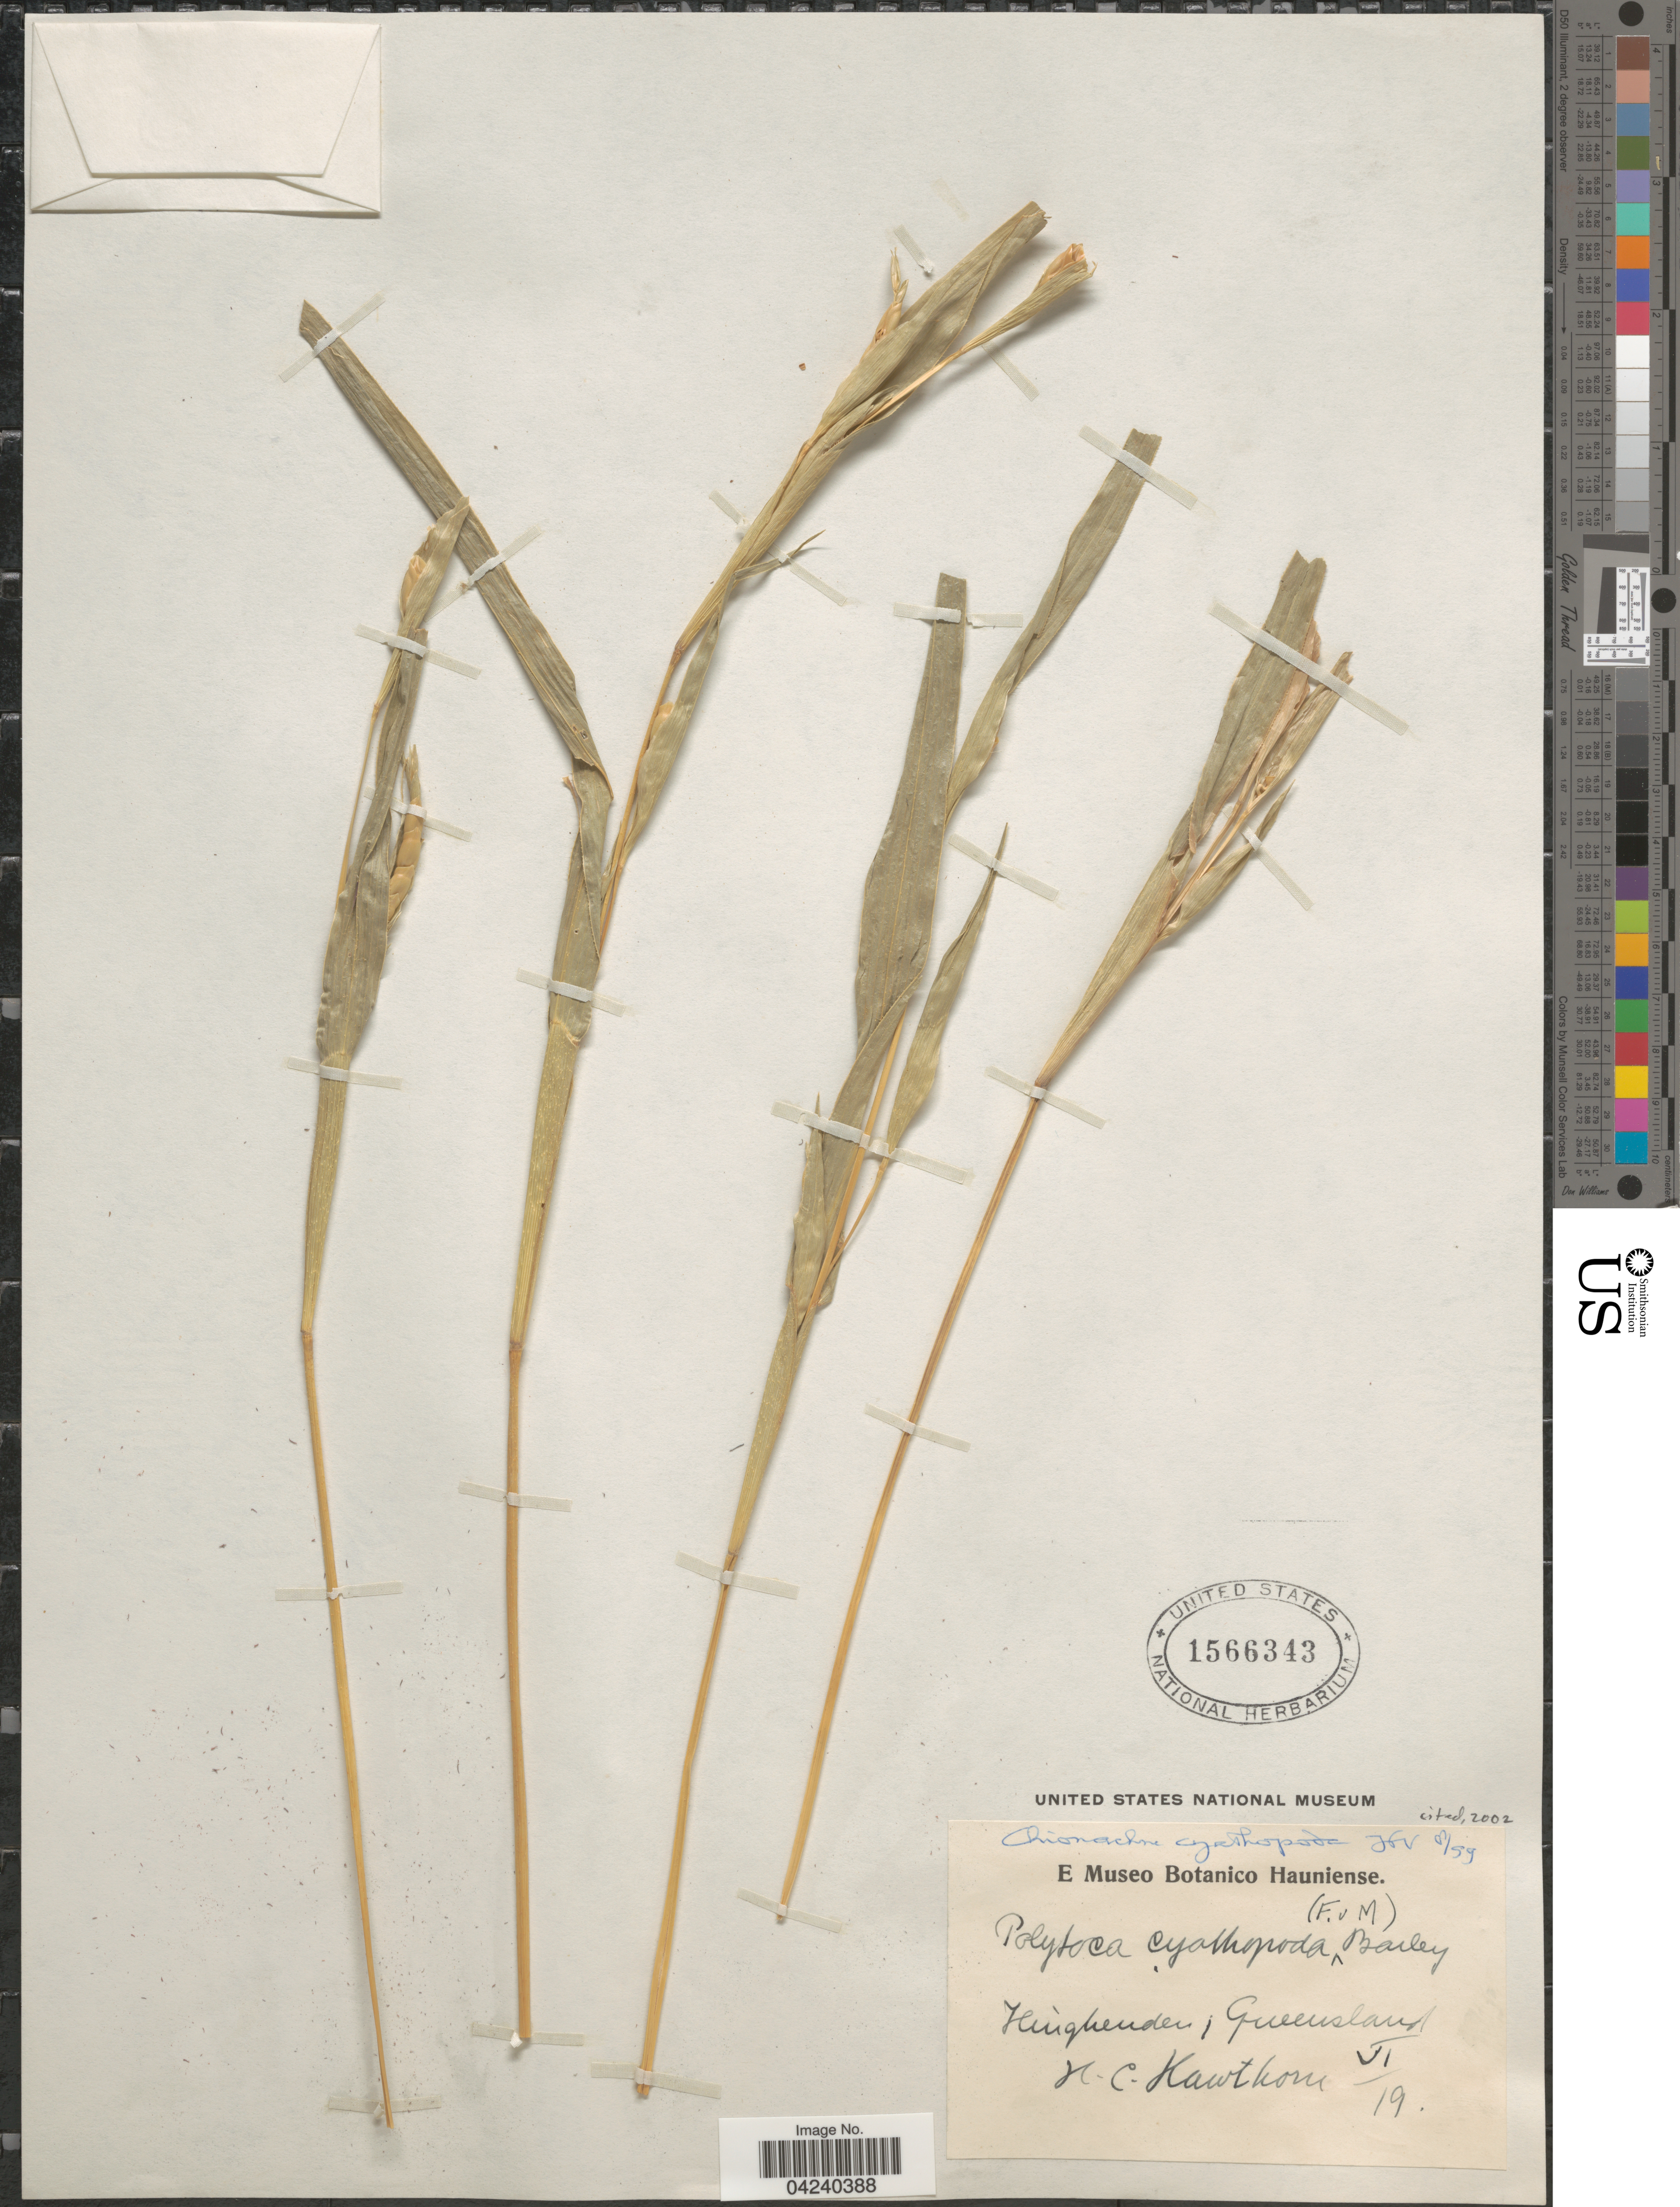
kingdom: Plantae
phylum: Tracheophyta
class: Liliopsida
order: Poales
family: Poaceae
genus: Chionachne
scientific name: Chionachne cyathopoda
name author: (F. Muell.) F. Muell. ex Benth.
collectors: H. Hawthorn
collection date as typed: Transcribed d/m/y: /6/19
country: Australia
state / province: Queensland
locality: Hughenden.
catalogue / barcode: US 1566343